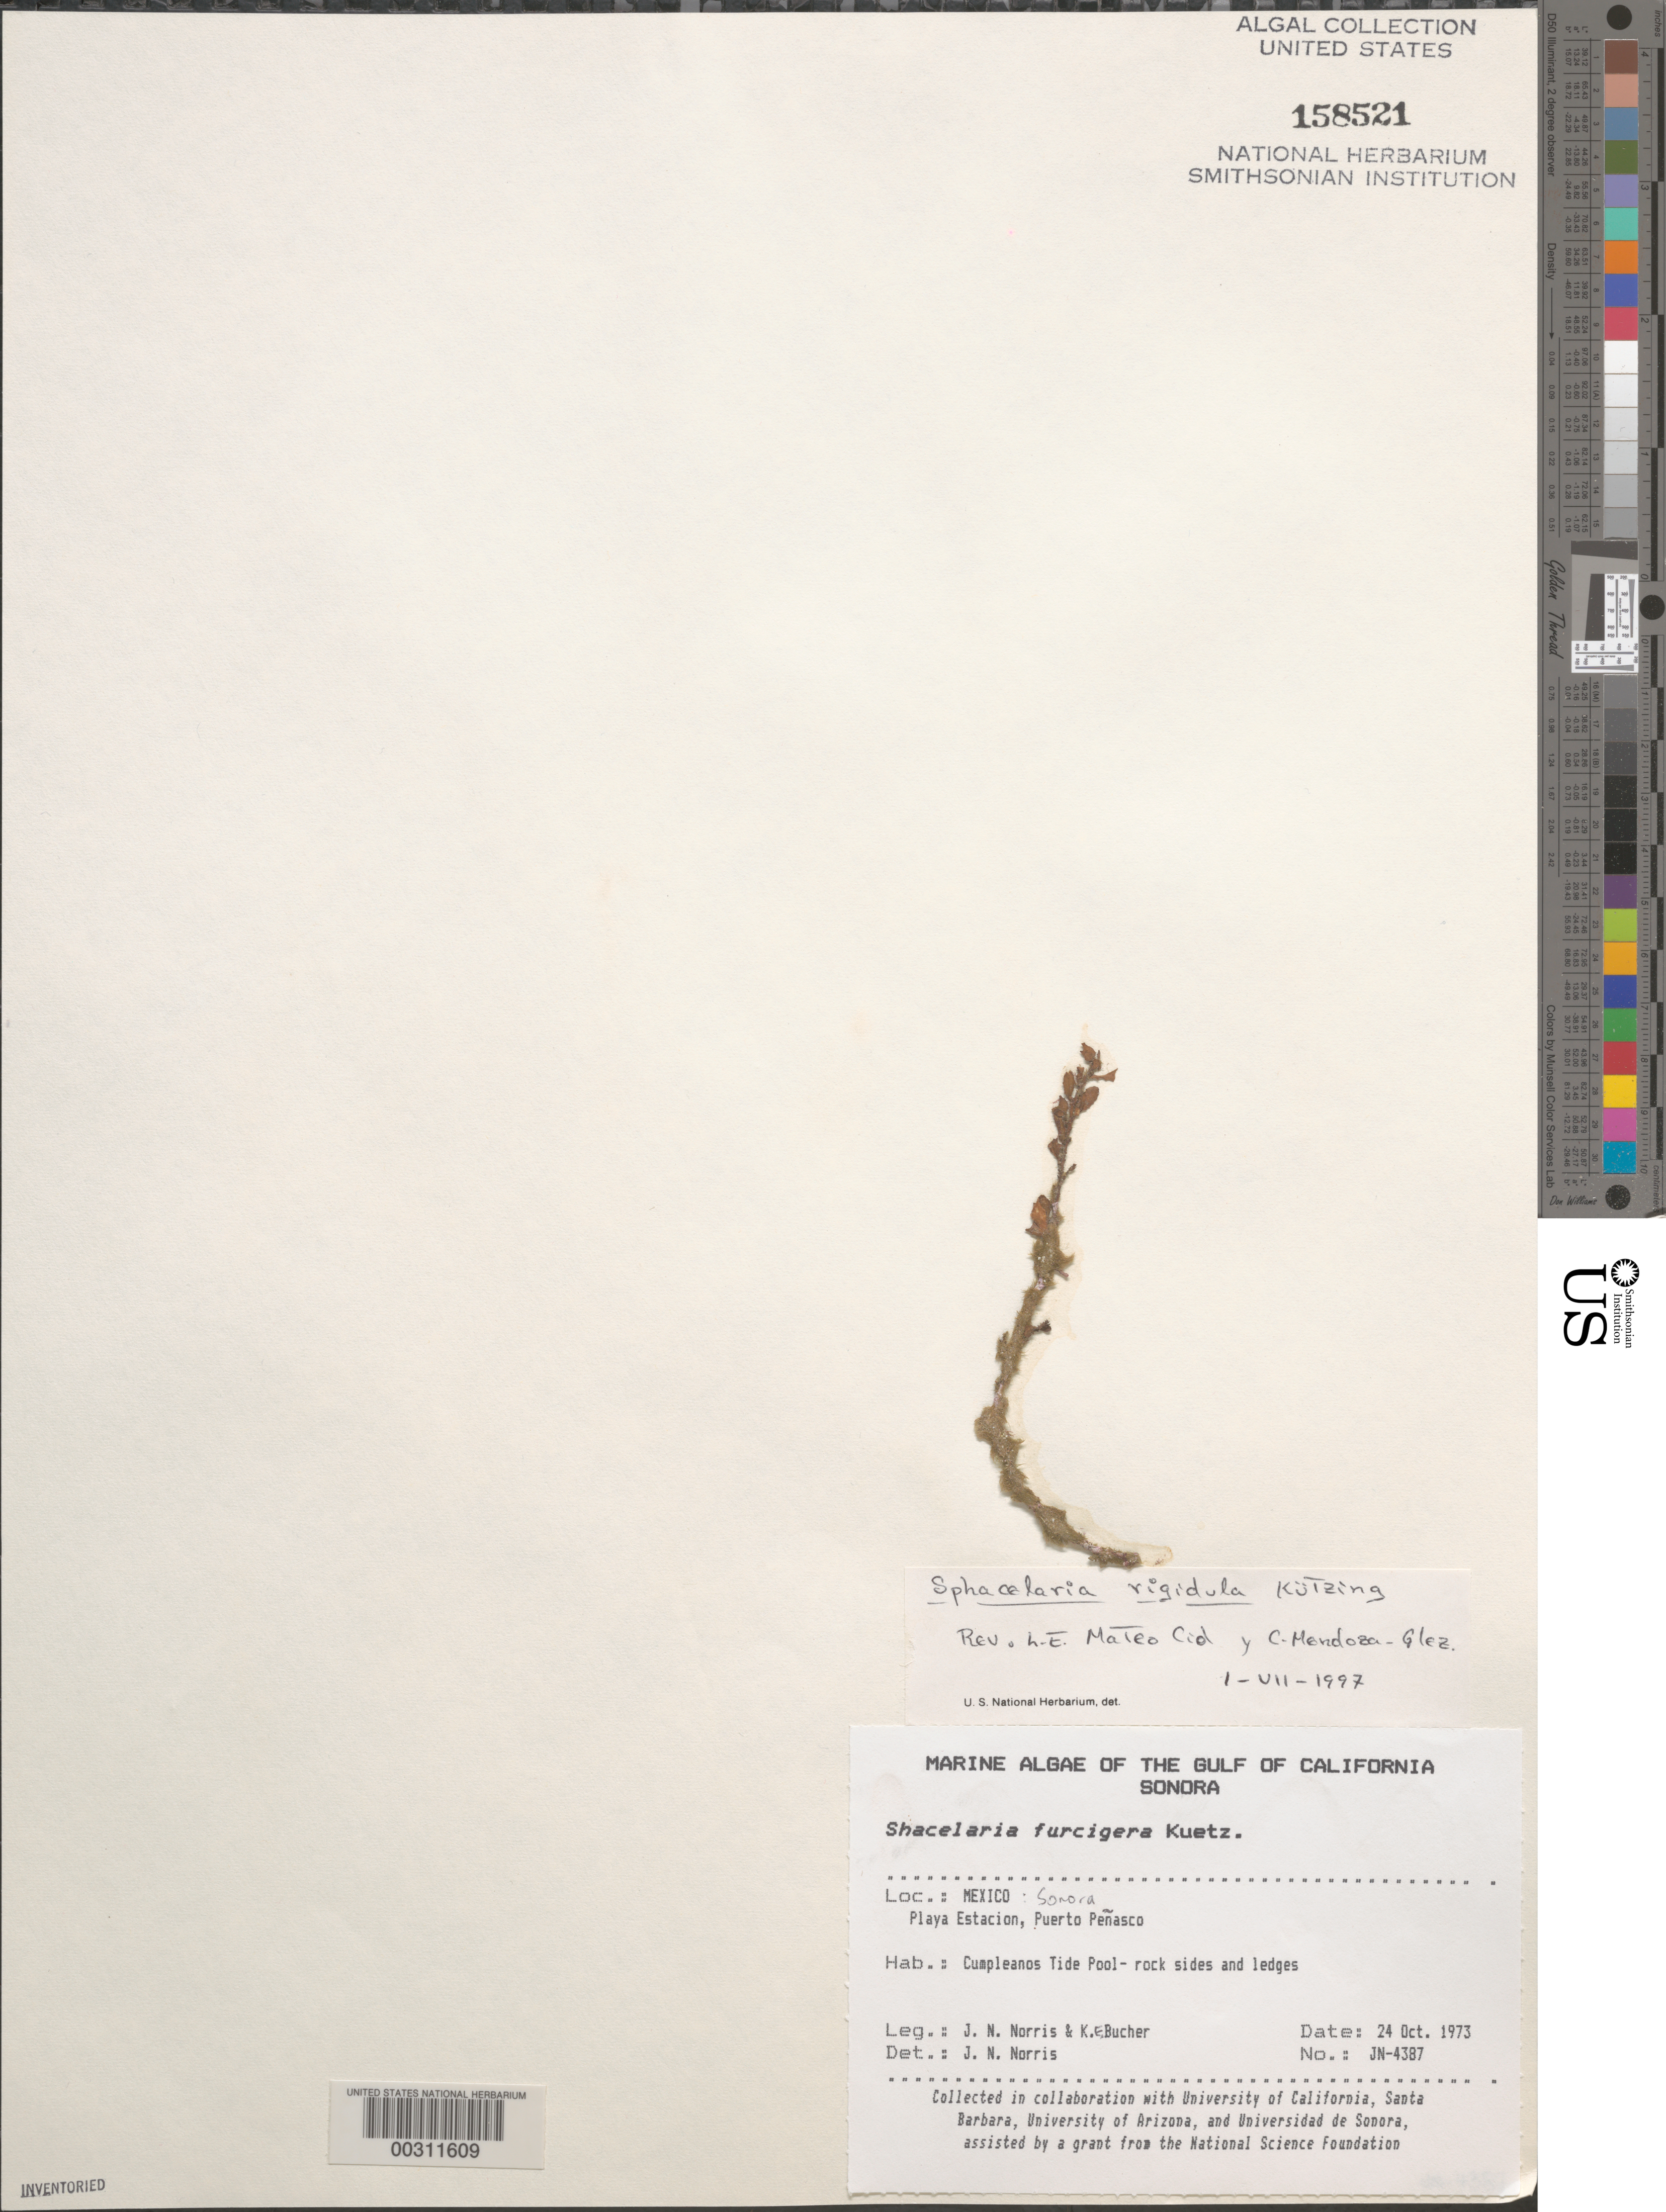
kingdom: Chromista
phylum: Ochrophyta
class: Phaeophyceae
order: Sphacelariales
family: Sphacelariaceae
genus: Sphacelaria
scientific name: Sphacelaria rigidula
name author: Kütz.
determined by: Mendoza G., C.; Mateo. Cid, L. E.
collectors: J. N. Norris & K. E. Bucher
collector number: JN-4387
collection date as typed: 24 Oct 1973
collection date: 1973-10-24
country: Mexico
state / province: Sonora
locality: Playa Estacion, Puerto Penasco, Cumpleanos Tide Pool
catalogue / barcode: US 158521